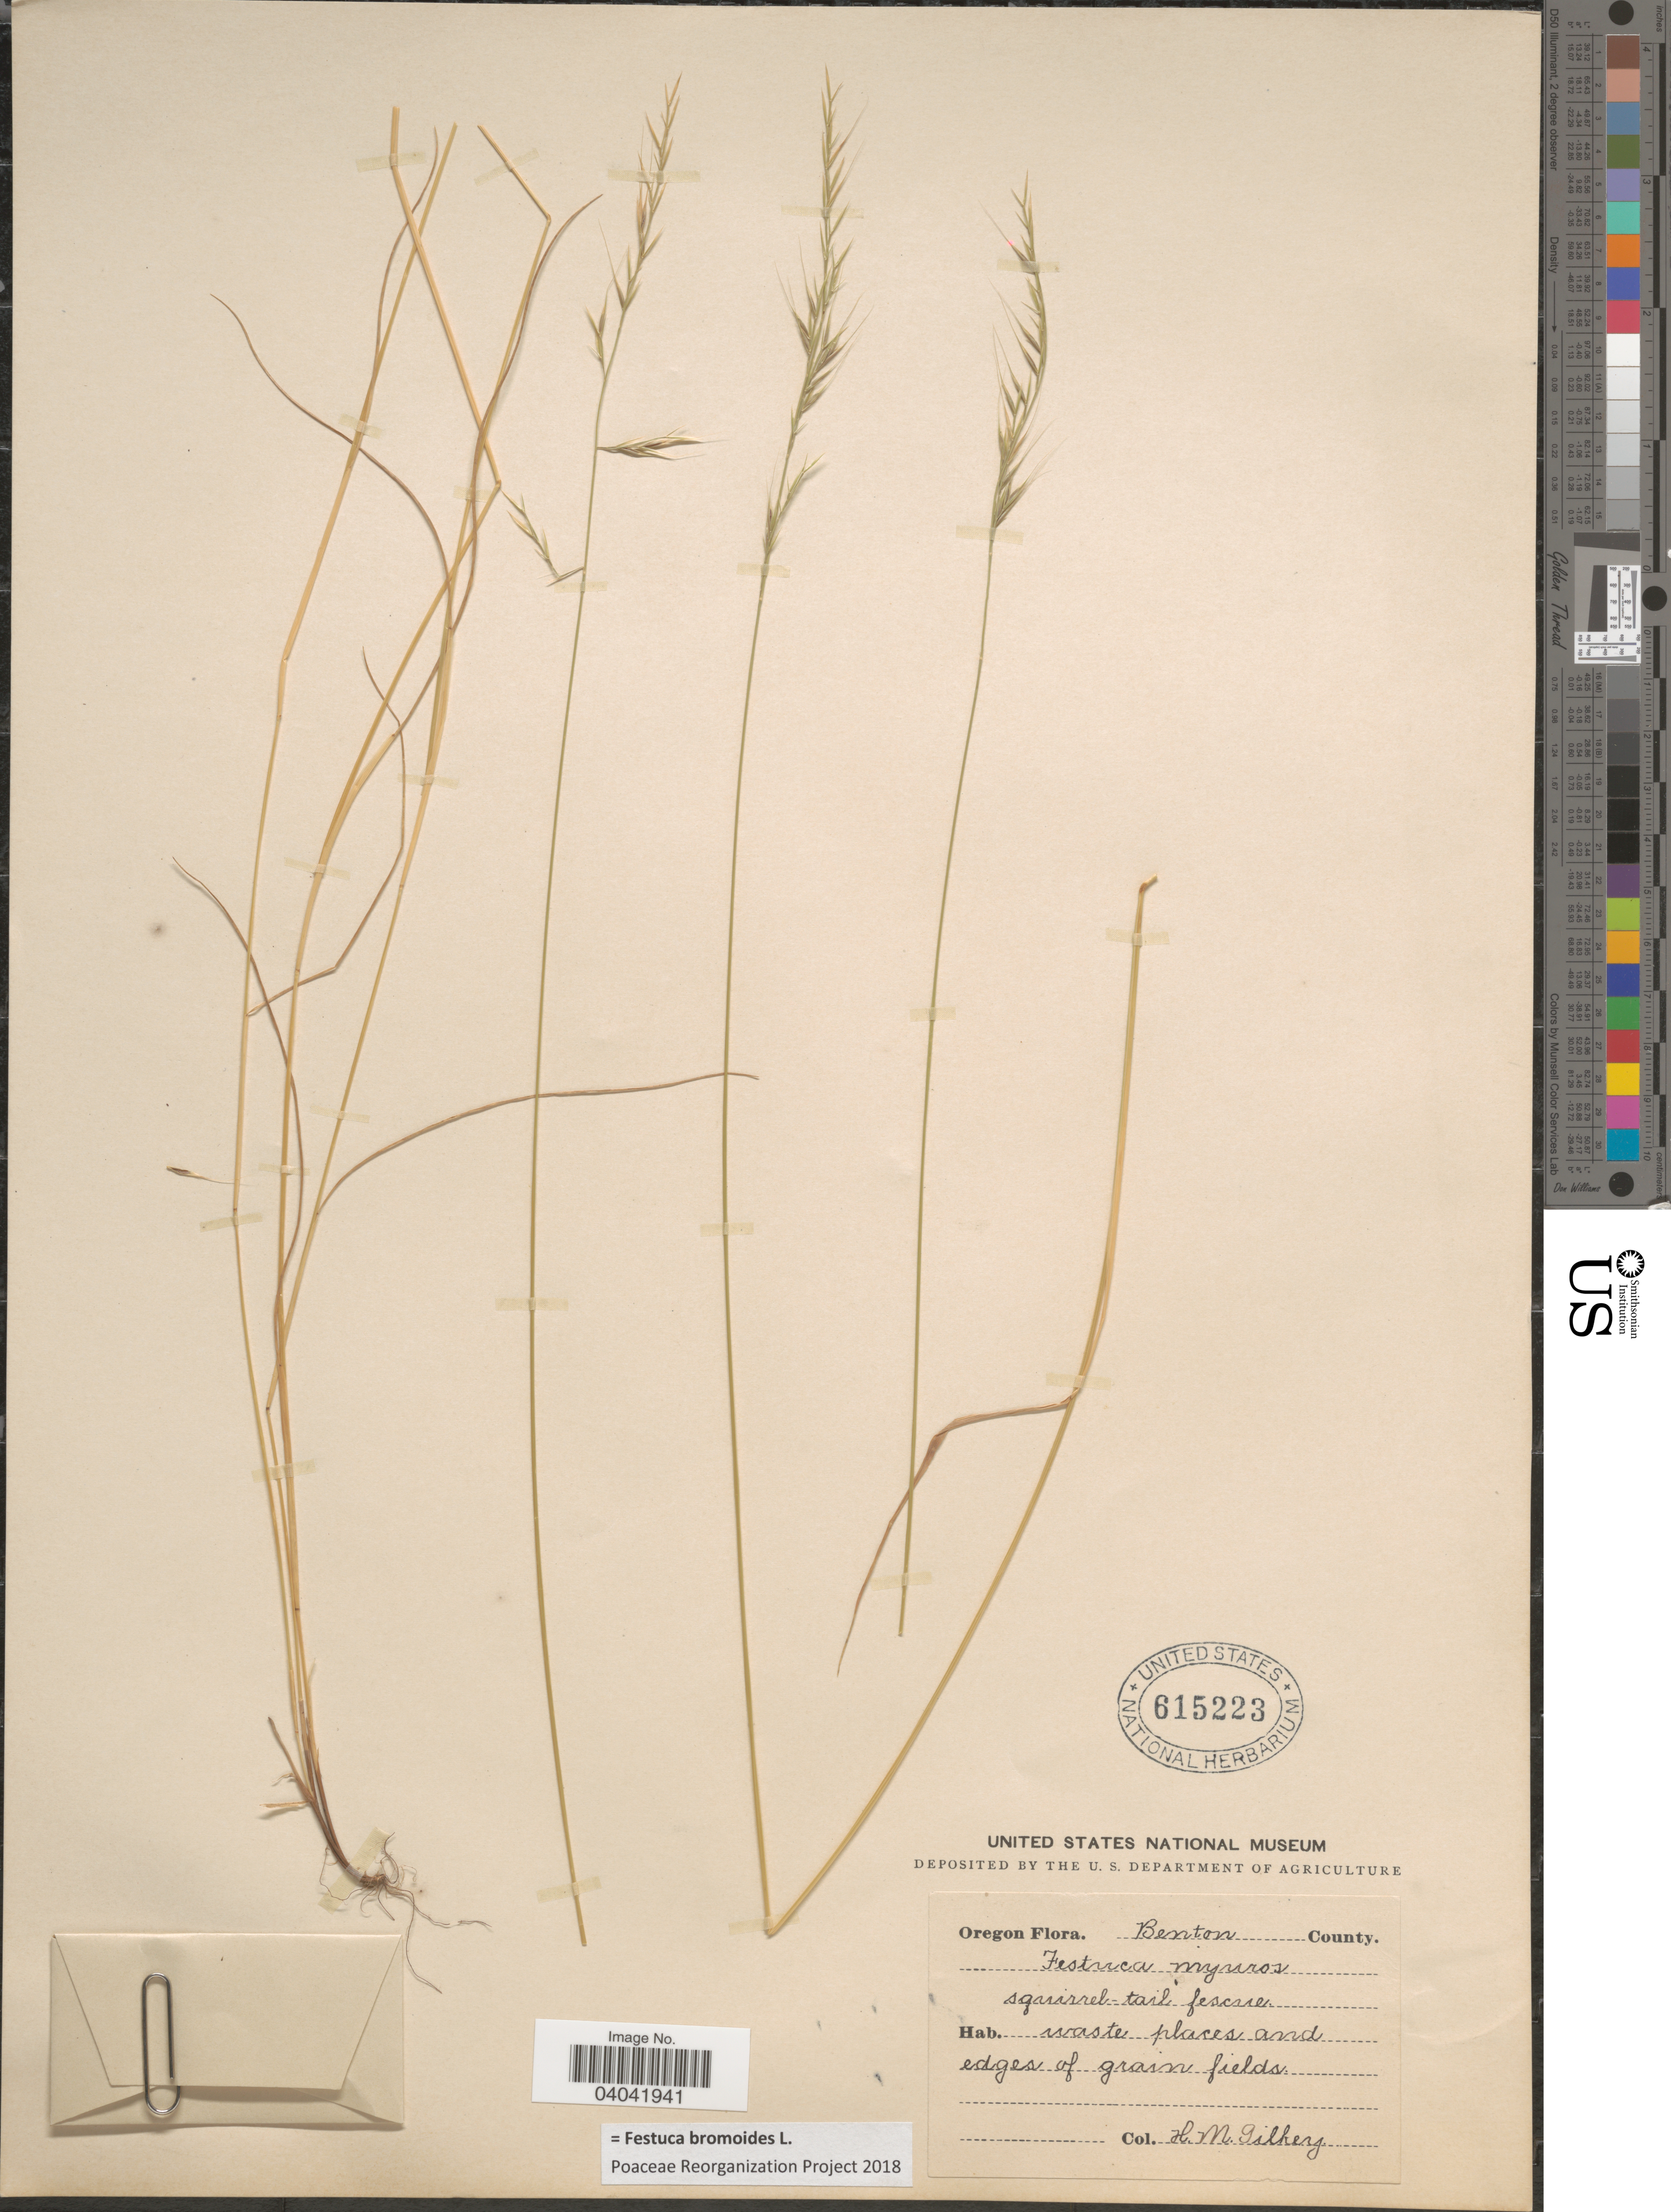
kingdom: Plantae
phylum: Tracheophyta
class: Liliopsida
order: Poales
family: Poaceae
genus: Festuca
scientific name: Festuca bromoides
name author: L.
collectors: H. Gilkey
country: United States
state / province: Oregon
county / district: Benton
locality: Benton County.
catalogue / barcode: US 615223